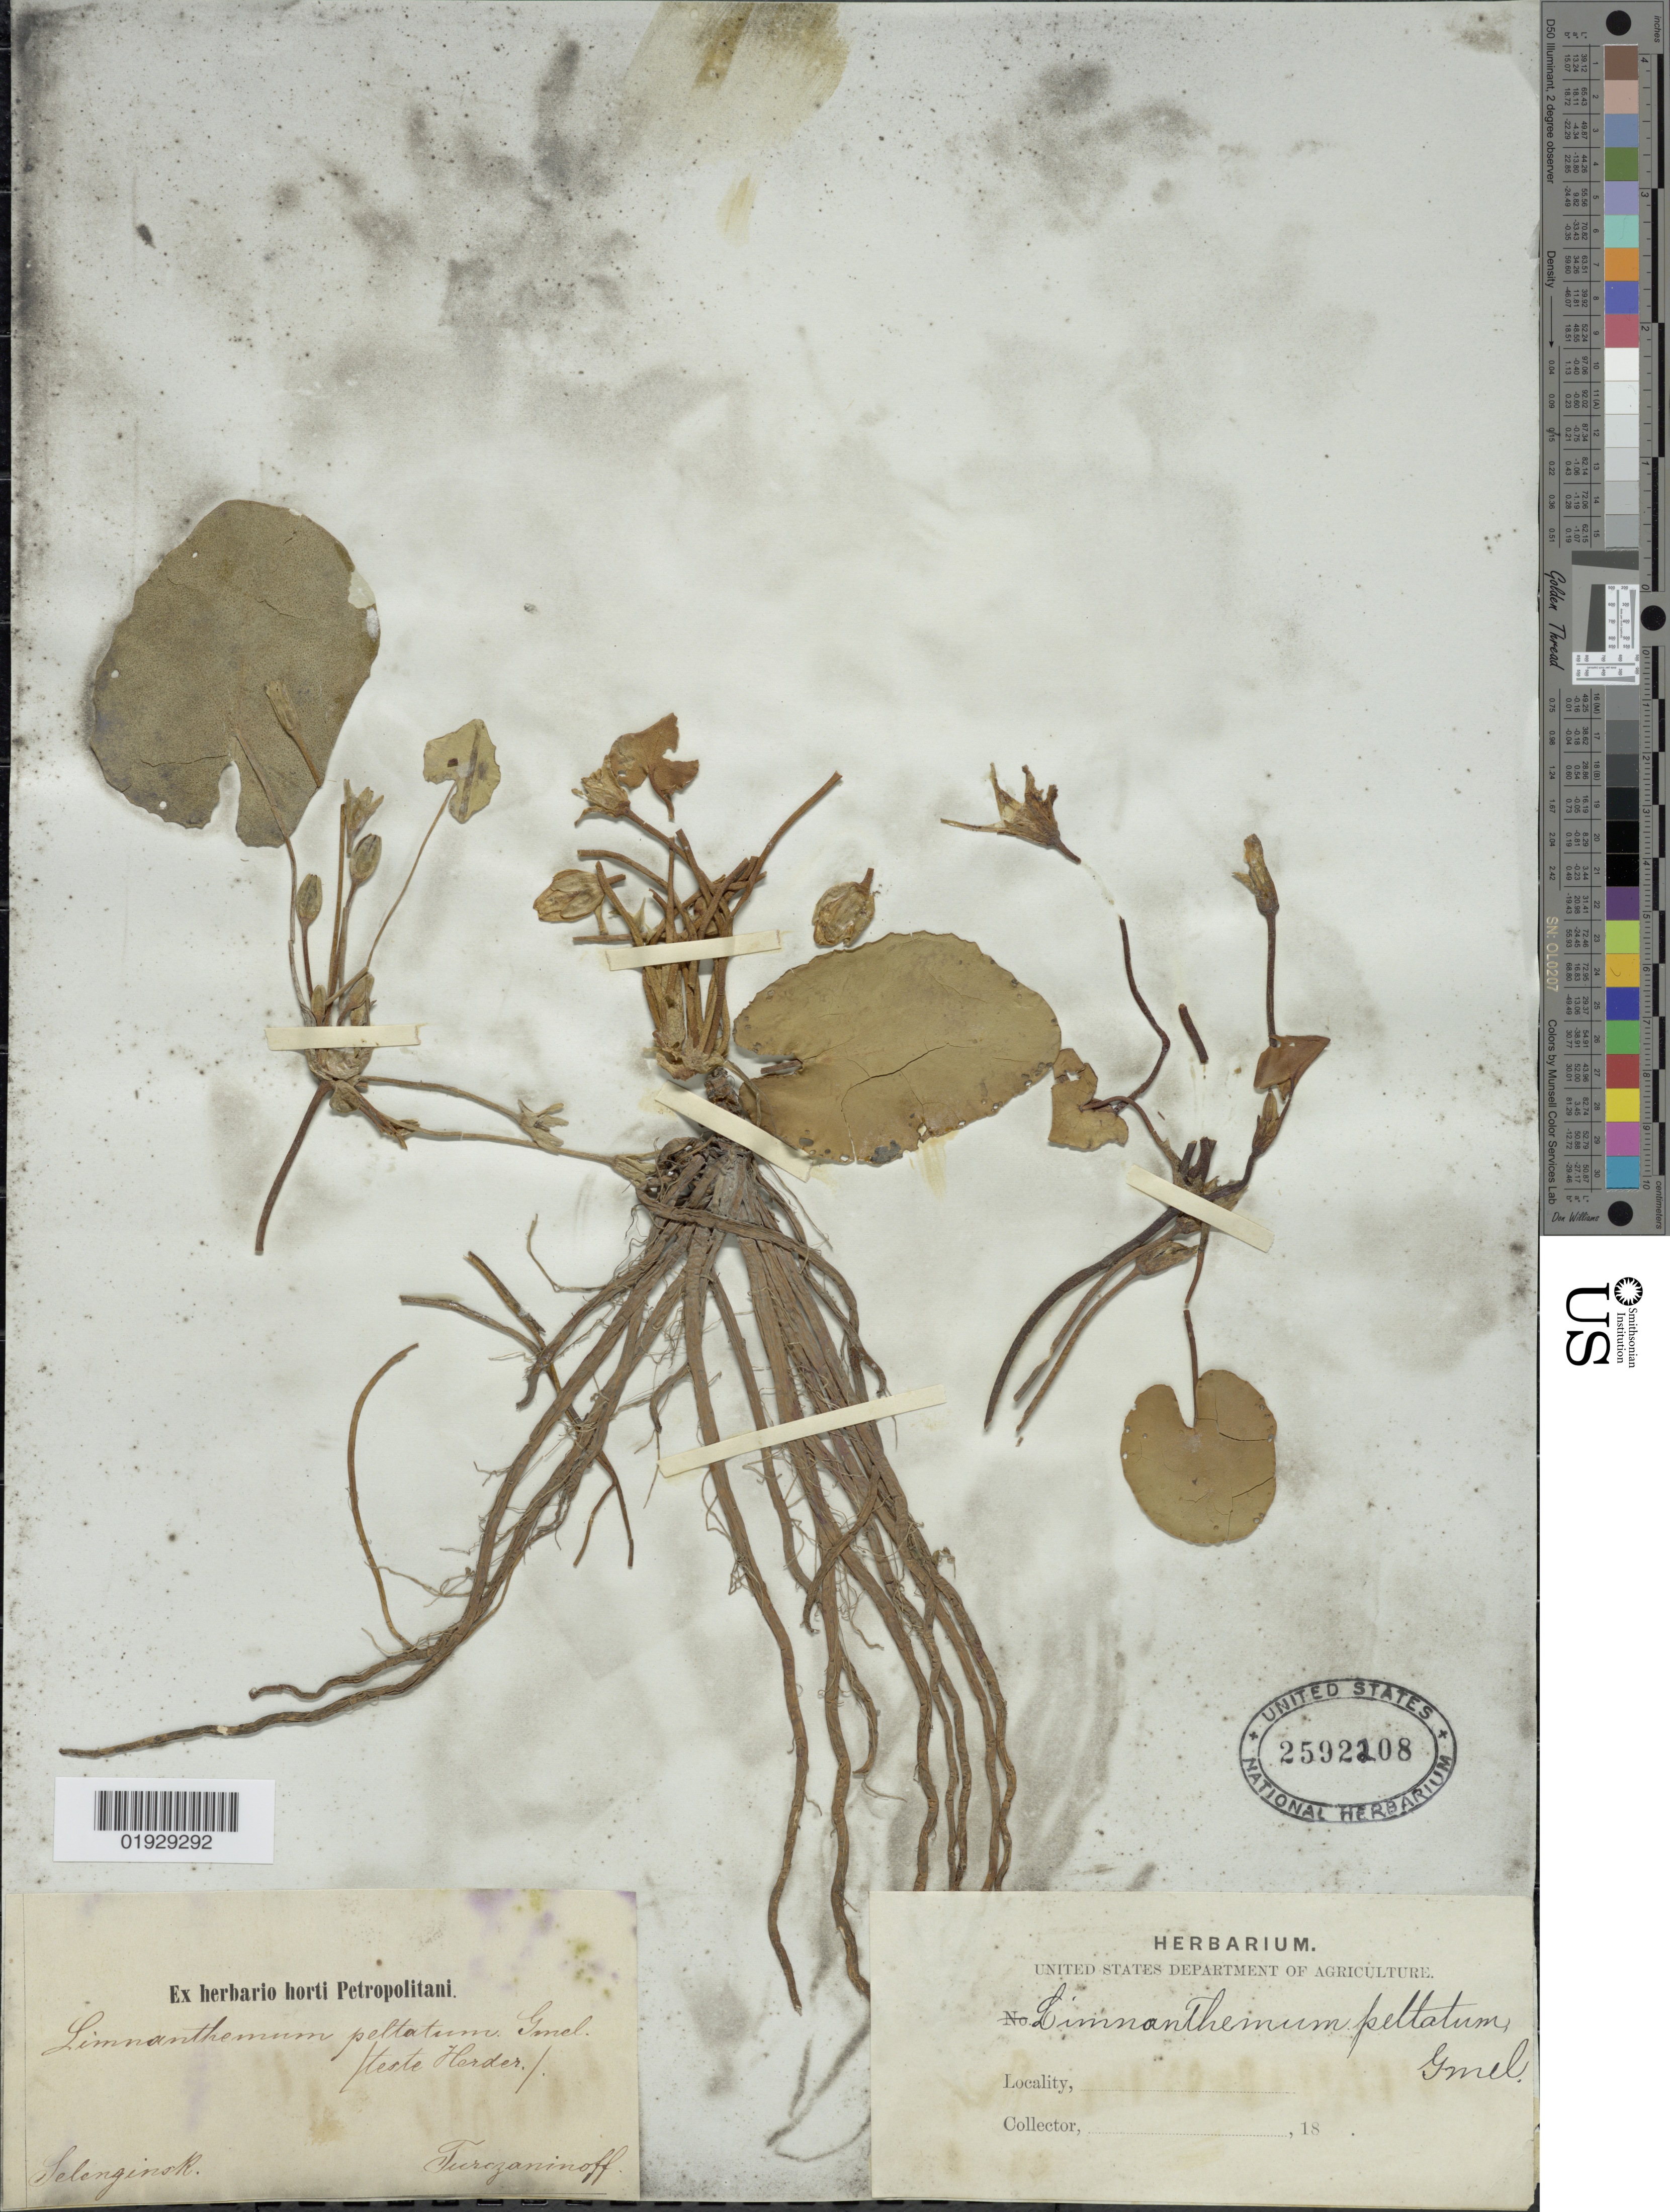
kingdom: Plantae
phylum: Tracheophyta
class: Magnoliopsida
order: Asterales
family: Menyanthaceae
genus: Nymphoides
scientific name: Nymphoides peltata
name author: (J.F. Gmel.) Britton & Rendle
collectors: N. Turczaninow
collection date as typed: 18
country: Russian Federation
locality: Selenginsk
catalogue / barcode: US 2592208